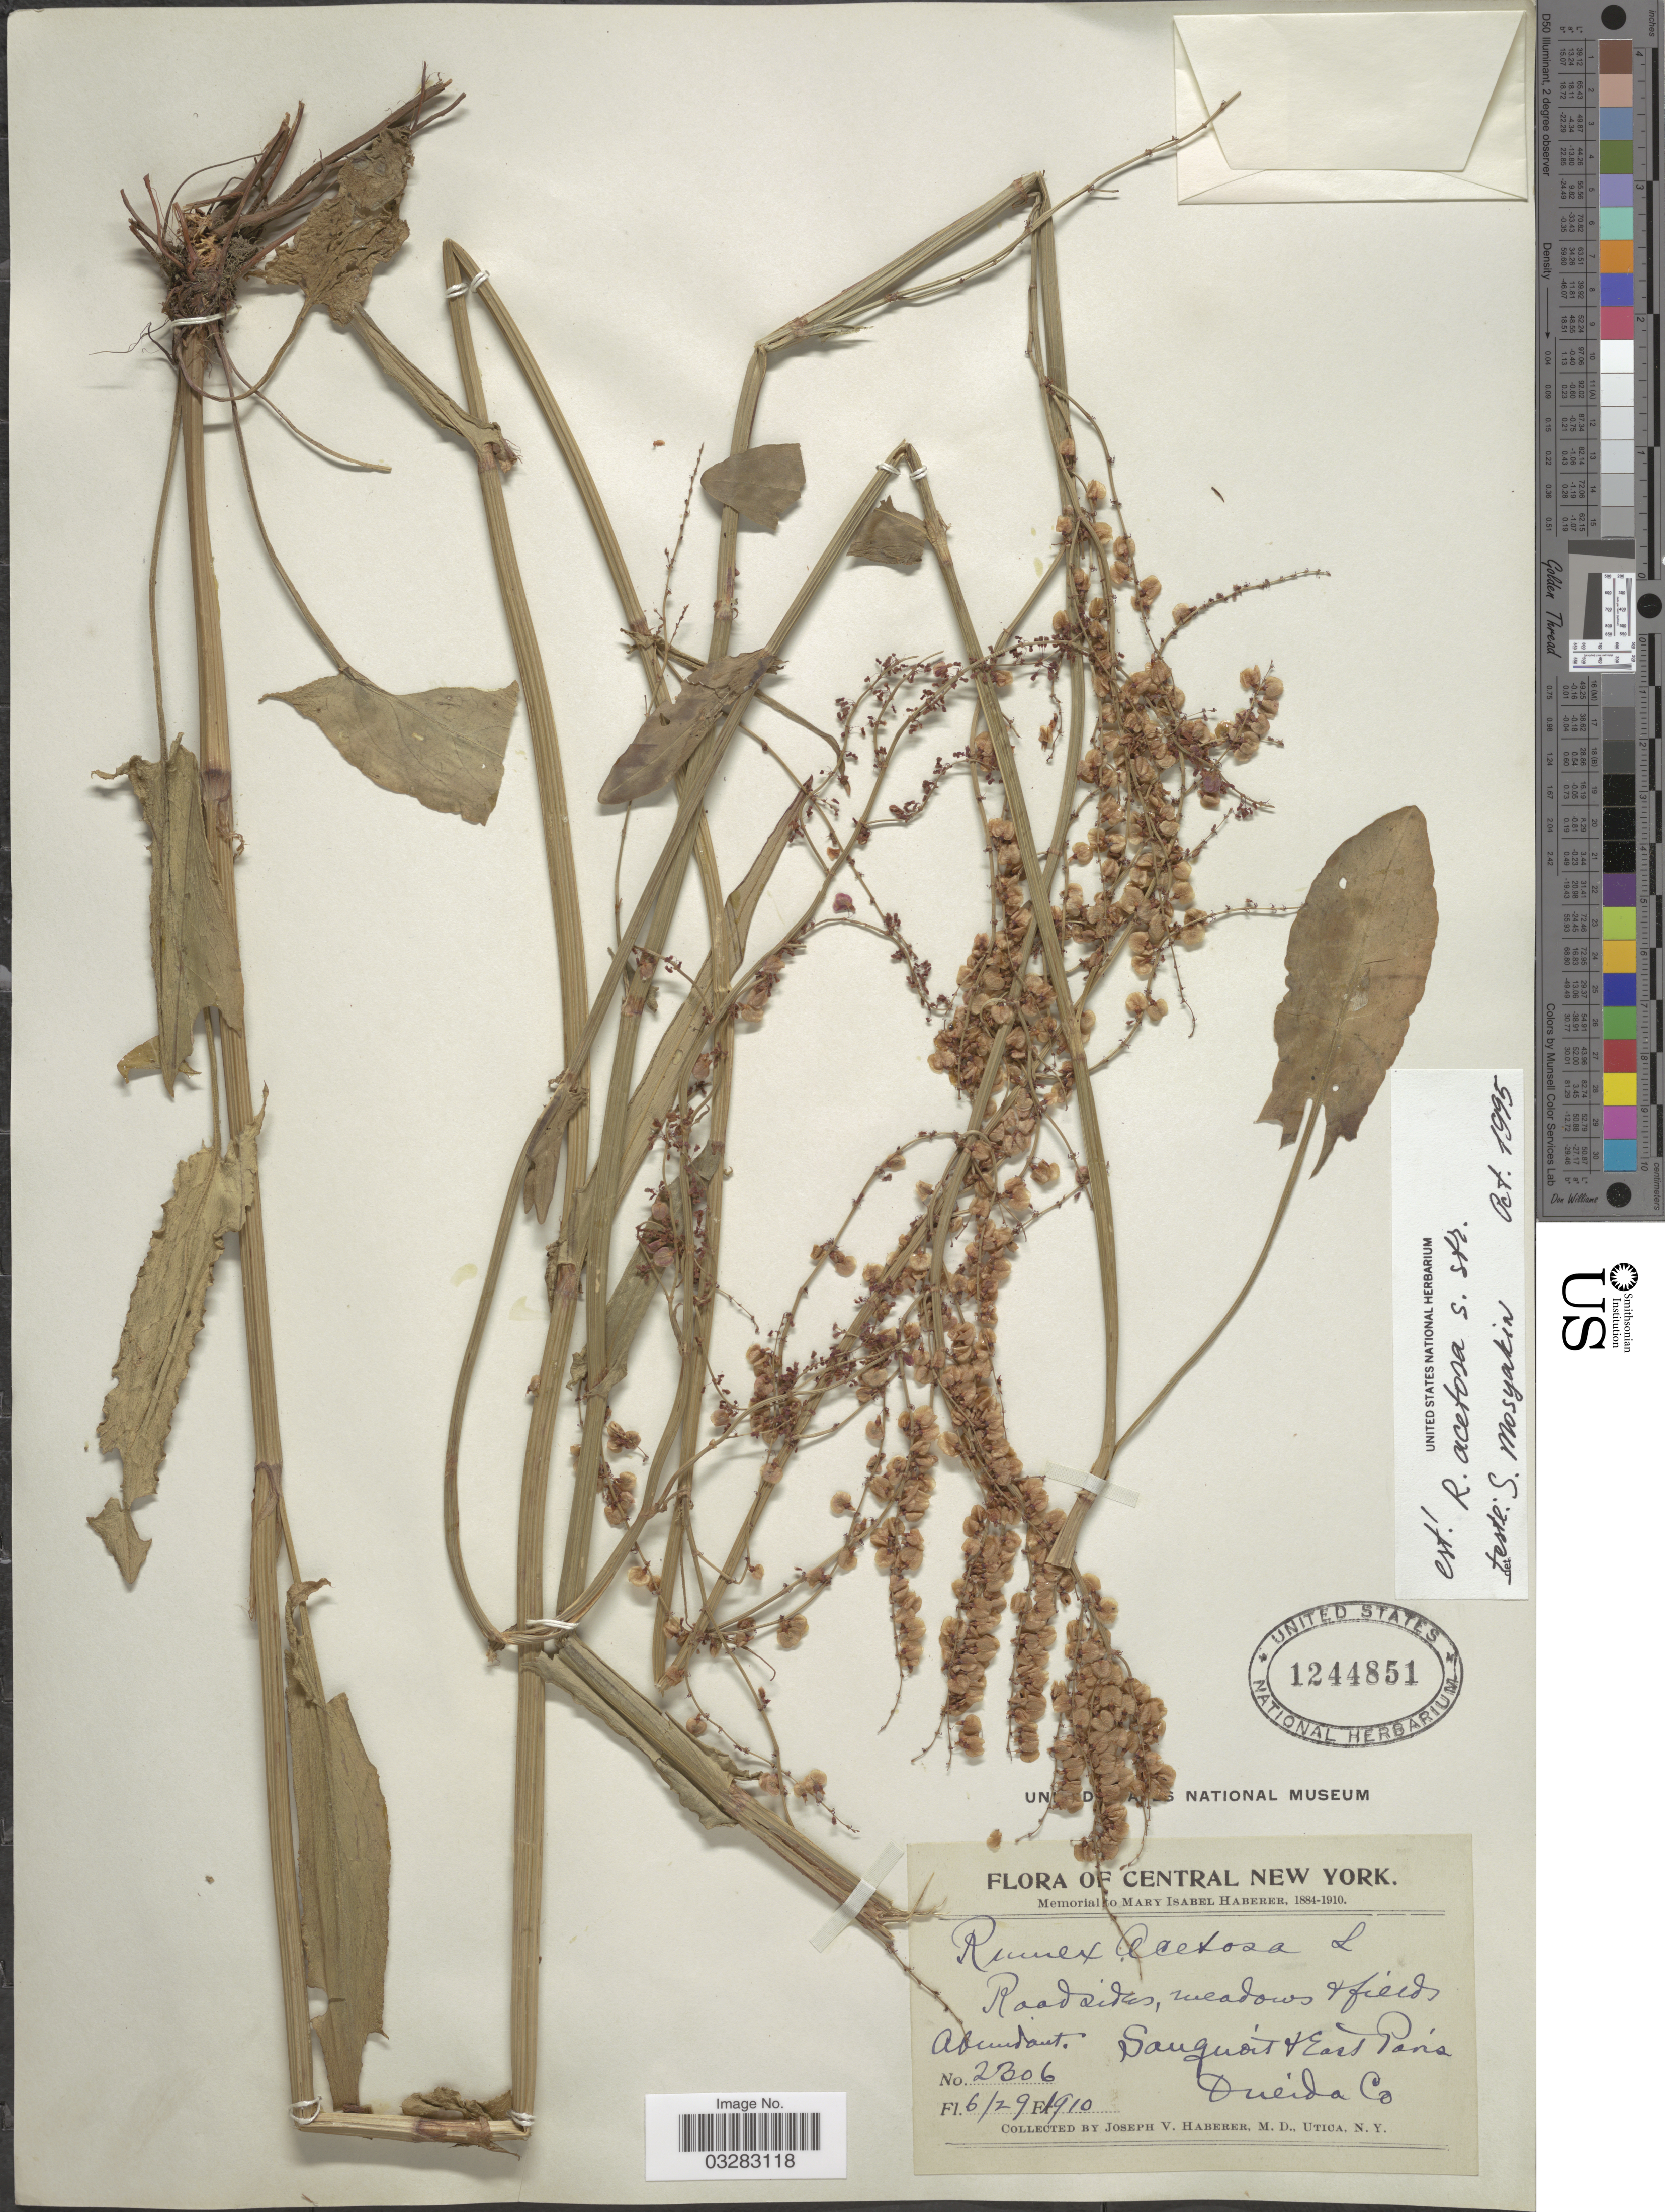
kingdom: Plantae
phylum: Tracheophyta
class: Magnoliopsida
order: Caryophyllales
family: Polygonaceae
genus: Rumex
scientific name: Rumex acetosa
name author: L.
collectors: J. V. Haberer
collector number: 2306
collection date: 1910-06-29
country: United States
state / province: New York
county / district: Oneida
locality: Central New York. Roadsides, meadows + fields. Sauquoit + East Pan's. Oneida Co.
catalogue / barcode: US 1244851